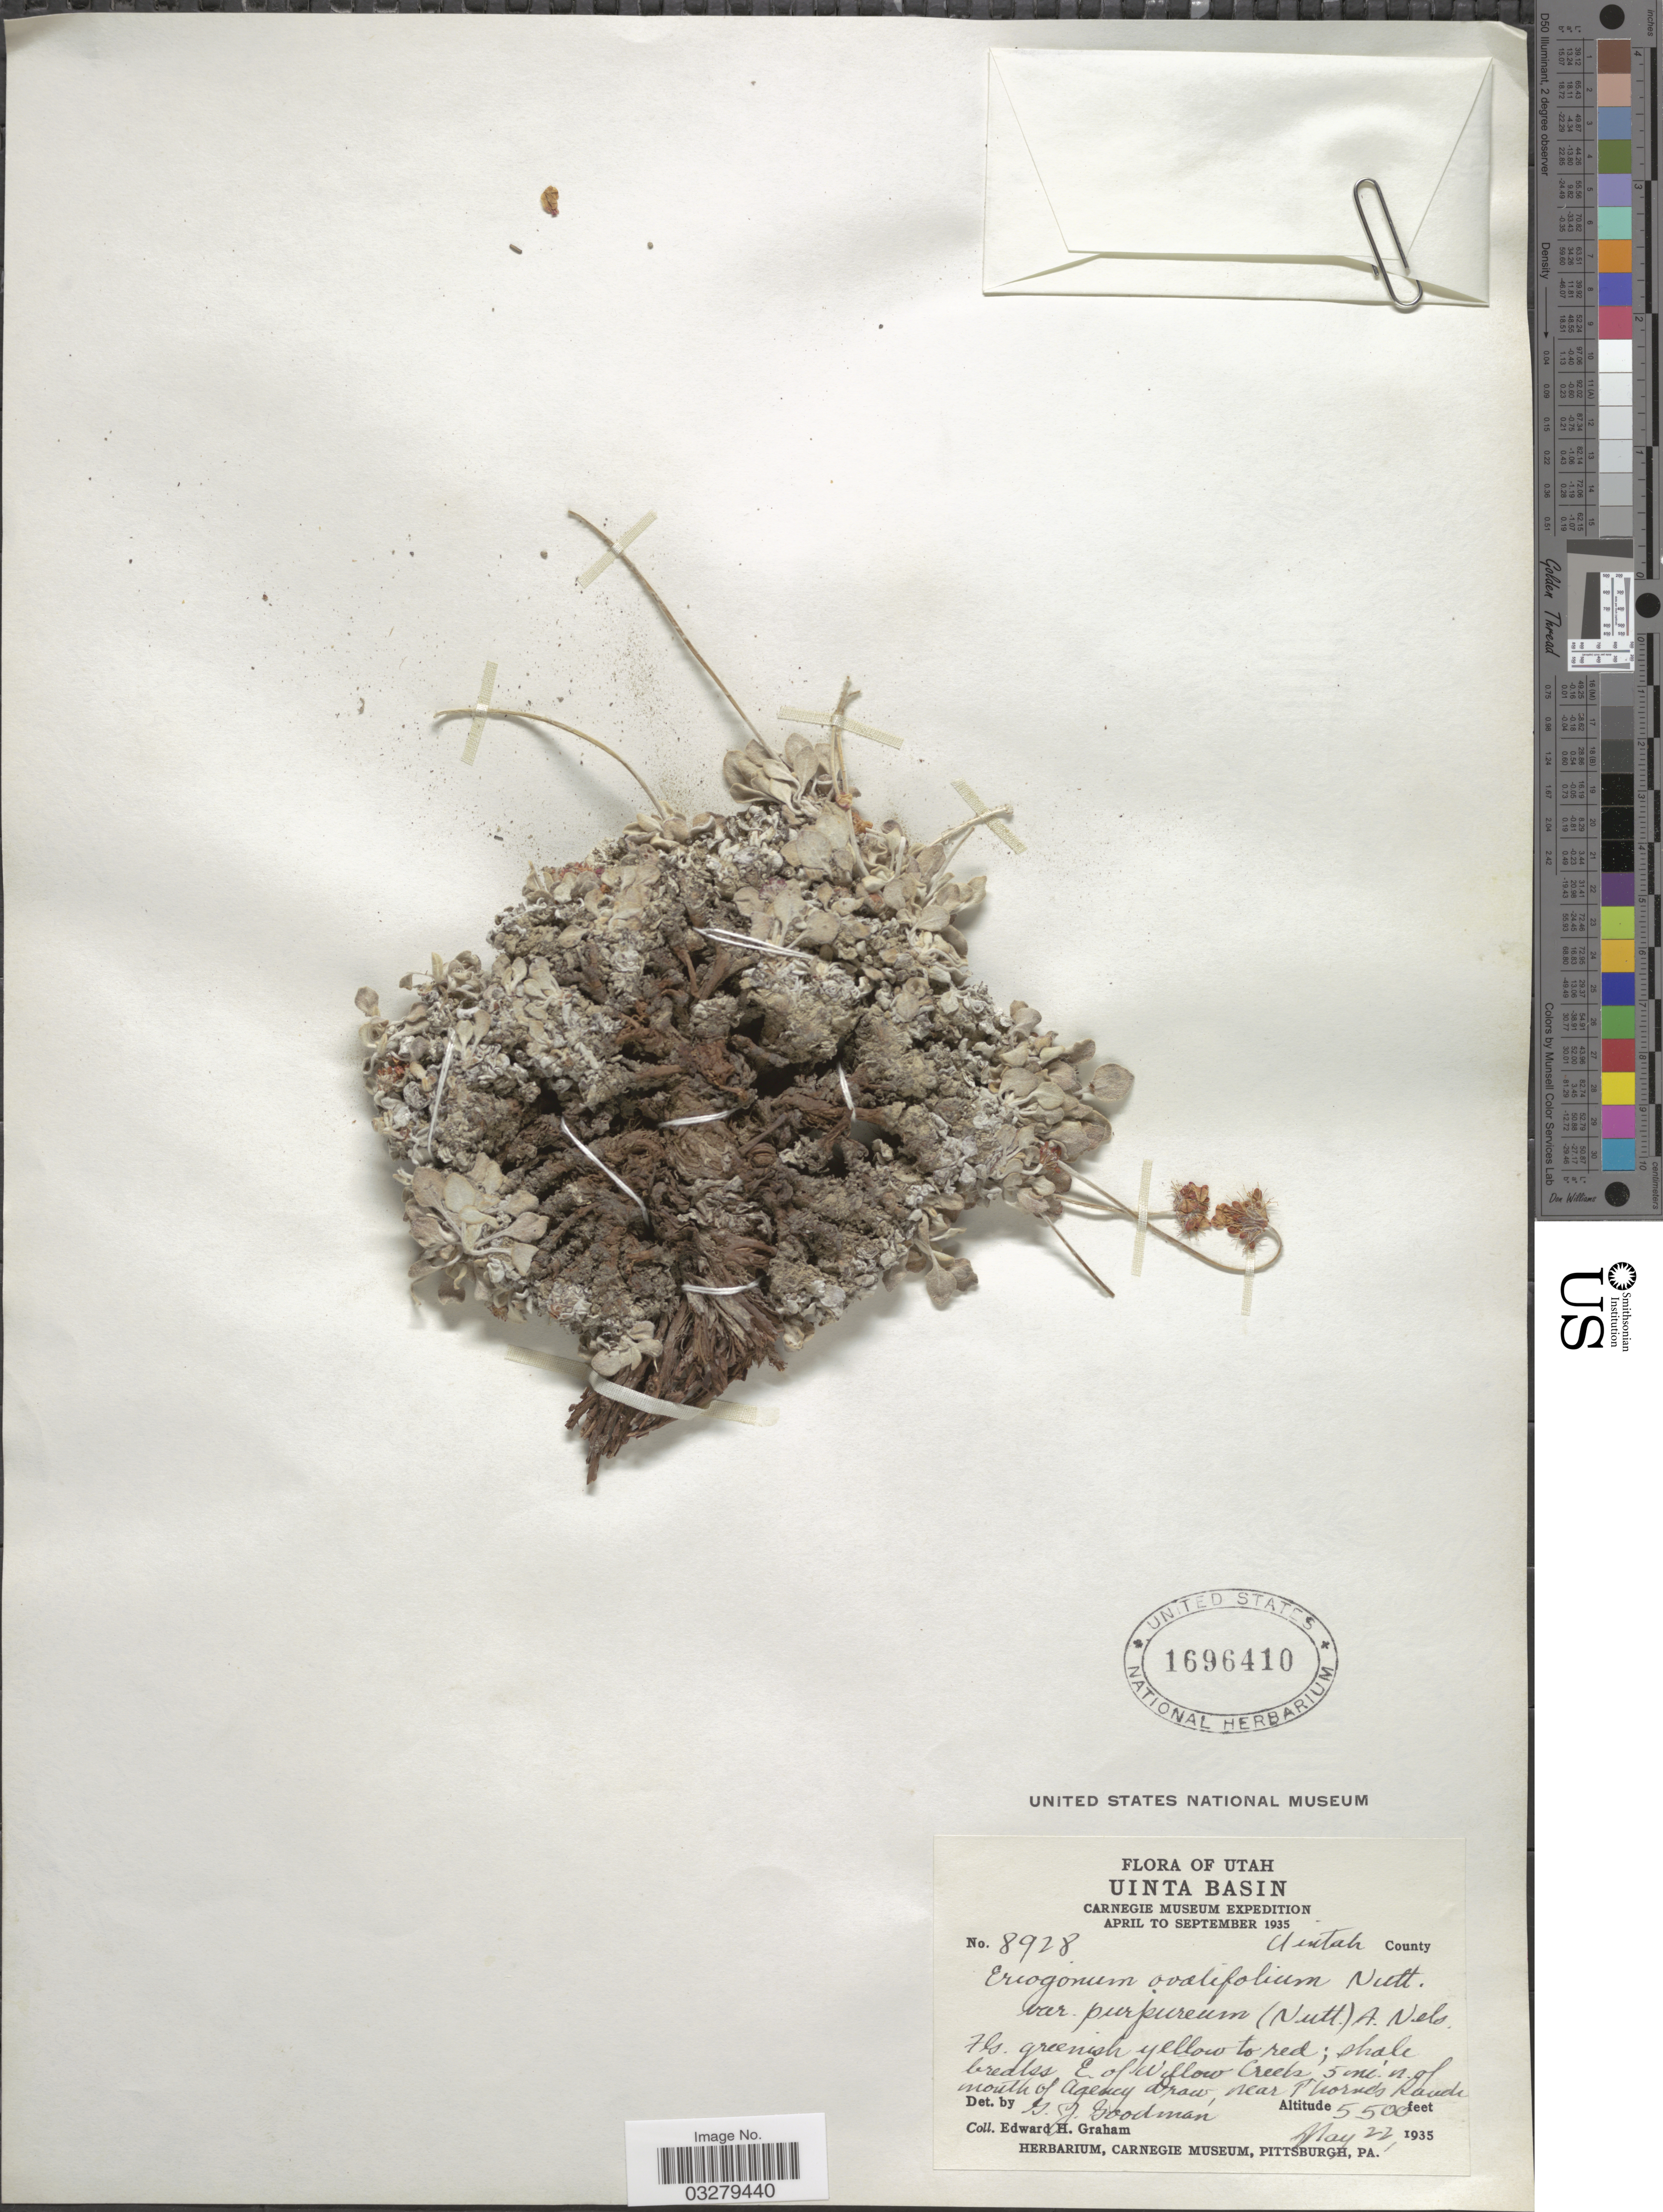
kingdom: Plantae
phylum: Tracheophyta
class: Magnoliopsida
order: Caryophyllales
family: Polygonaceae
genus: Eriogonum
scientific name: Eriogonum ovalifolium var. purpureum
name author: (Nutt.) Durand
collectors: E. H. Graham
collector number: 8928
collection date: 1935-05-22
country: United States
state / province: Utah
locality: Uinta Basin, Uintah County, E of Willow Creek 5 mi. n. of mouth of Agency Draw, near Thorne's Ranch.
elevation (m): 1676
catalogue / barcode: US 1696410